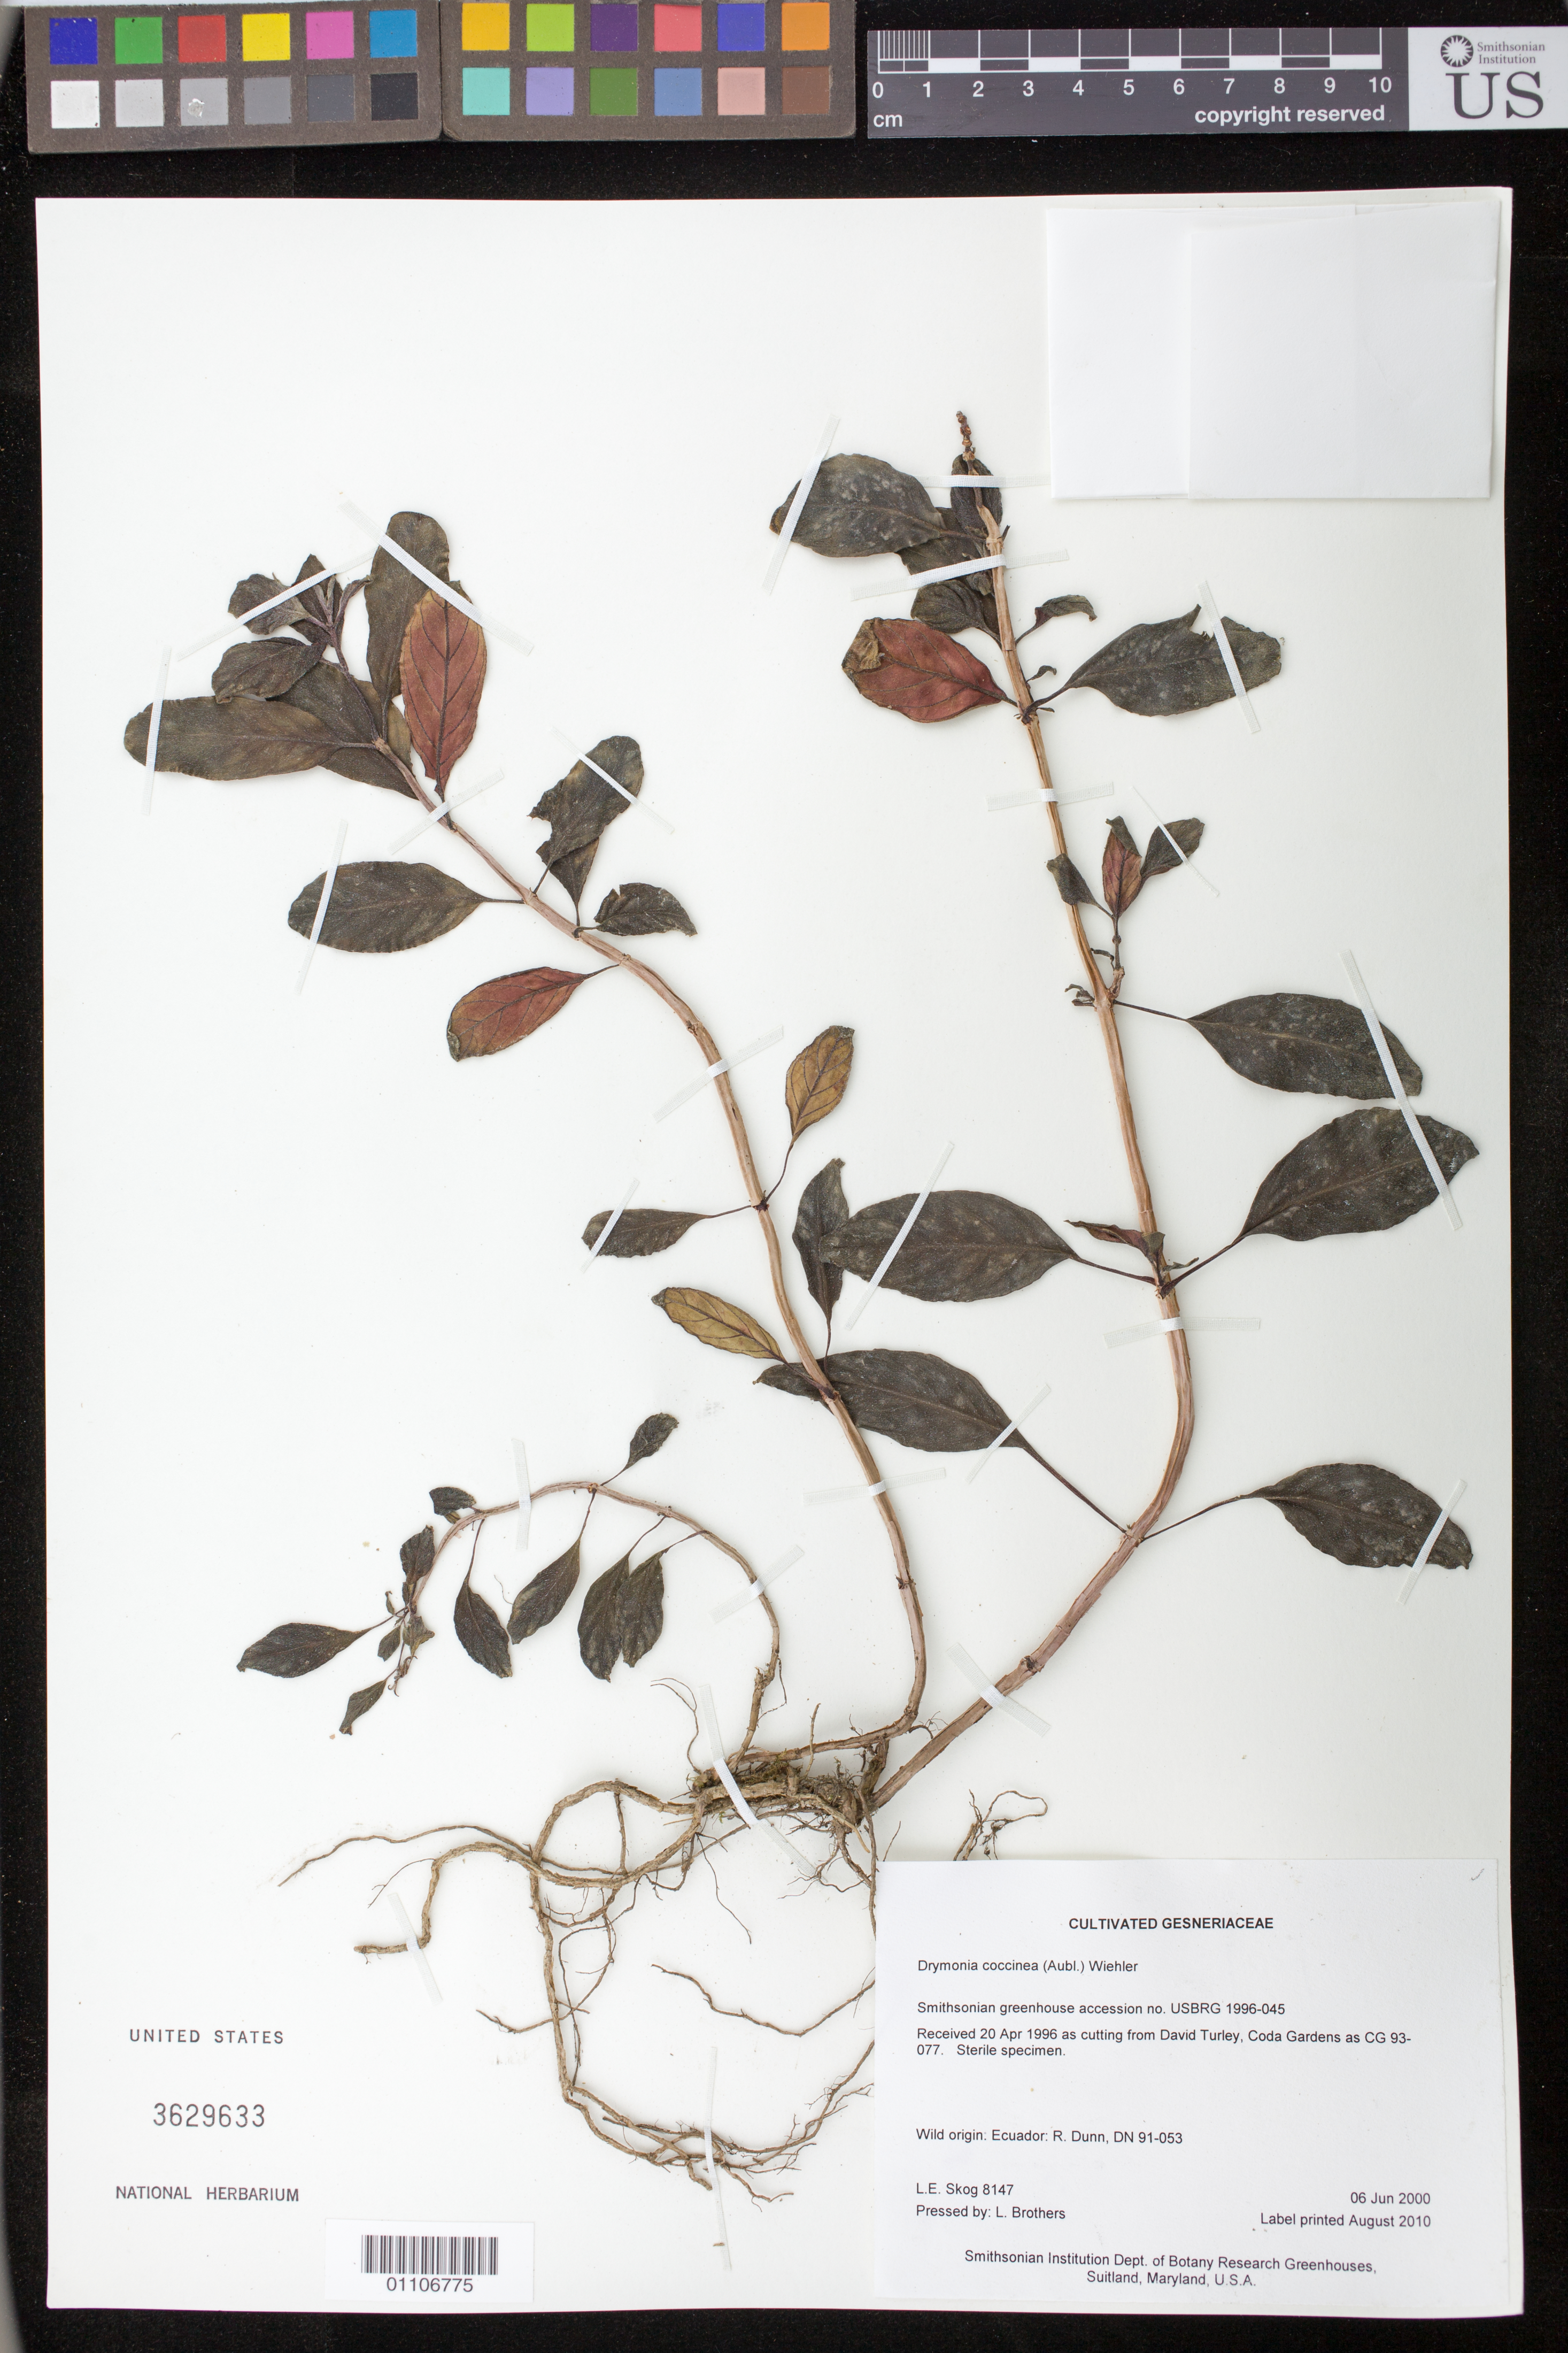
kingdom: Plantae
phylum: Tracheophyta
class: Magnoliopsida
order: Lamiales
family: Gesneriaceae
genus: Drymonia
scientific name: Drymonia coccinea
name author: (Aubl.) Wiehler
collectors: L. E. Skog & L. Brothers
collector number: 8147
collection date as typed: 06 Jun 2000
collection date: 2000-06-06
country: Ecuador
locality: Smithsonian Institution Dept. of Botany Research Greenhouses, Suitland, Maryland, U.S.A.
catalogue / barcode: US 3629633